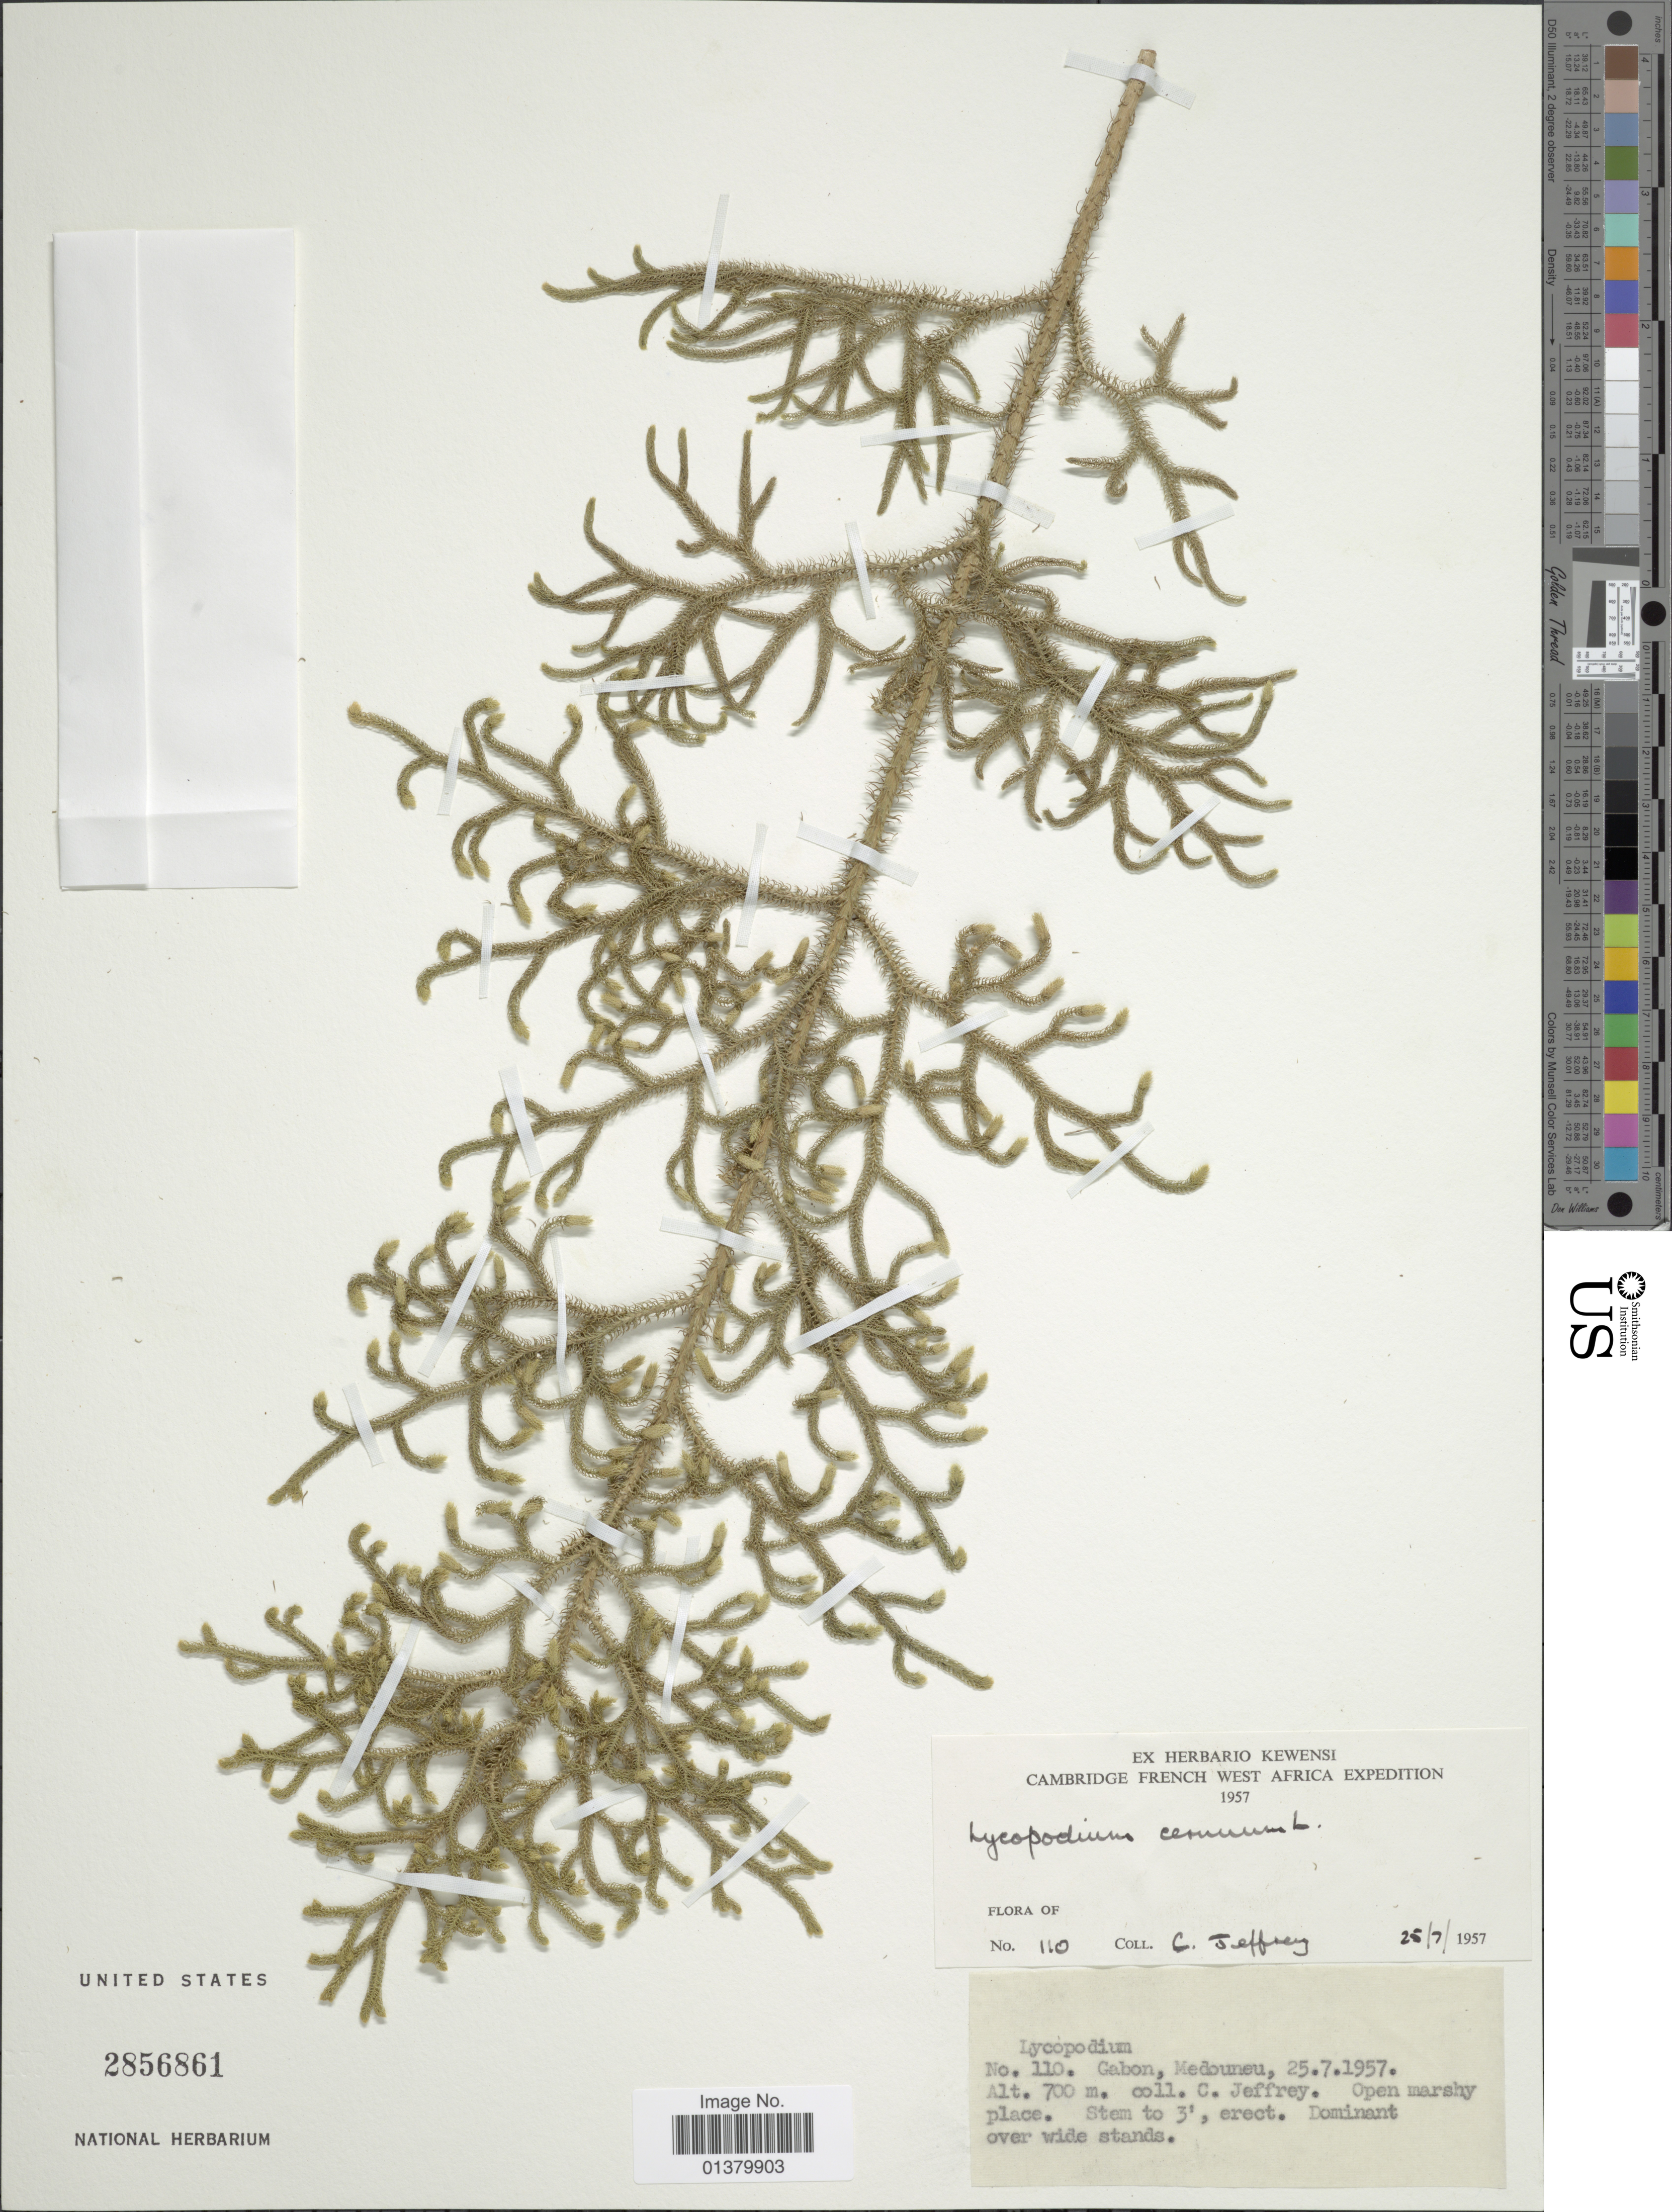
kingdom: Plantae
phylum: Tracheophyta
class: Lycopodiopsida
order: Lycopodiales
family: Lycopodiaceae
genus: Palhinhaea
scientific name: Palhinhaea cernua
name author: (L.) Vasc. & Franco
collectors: C. Jeffrey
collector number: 110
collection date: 1957-07-25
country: Gabon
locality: Medouneu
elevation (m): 700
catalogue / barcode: US 2856861